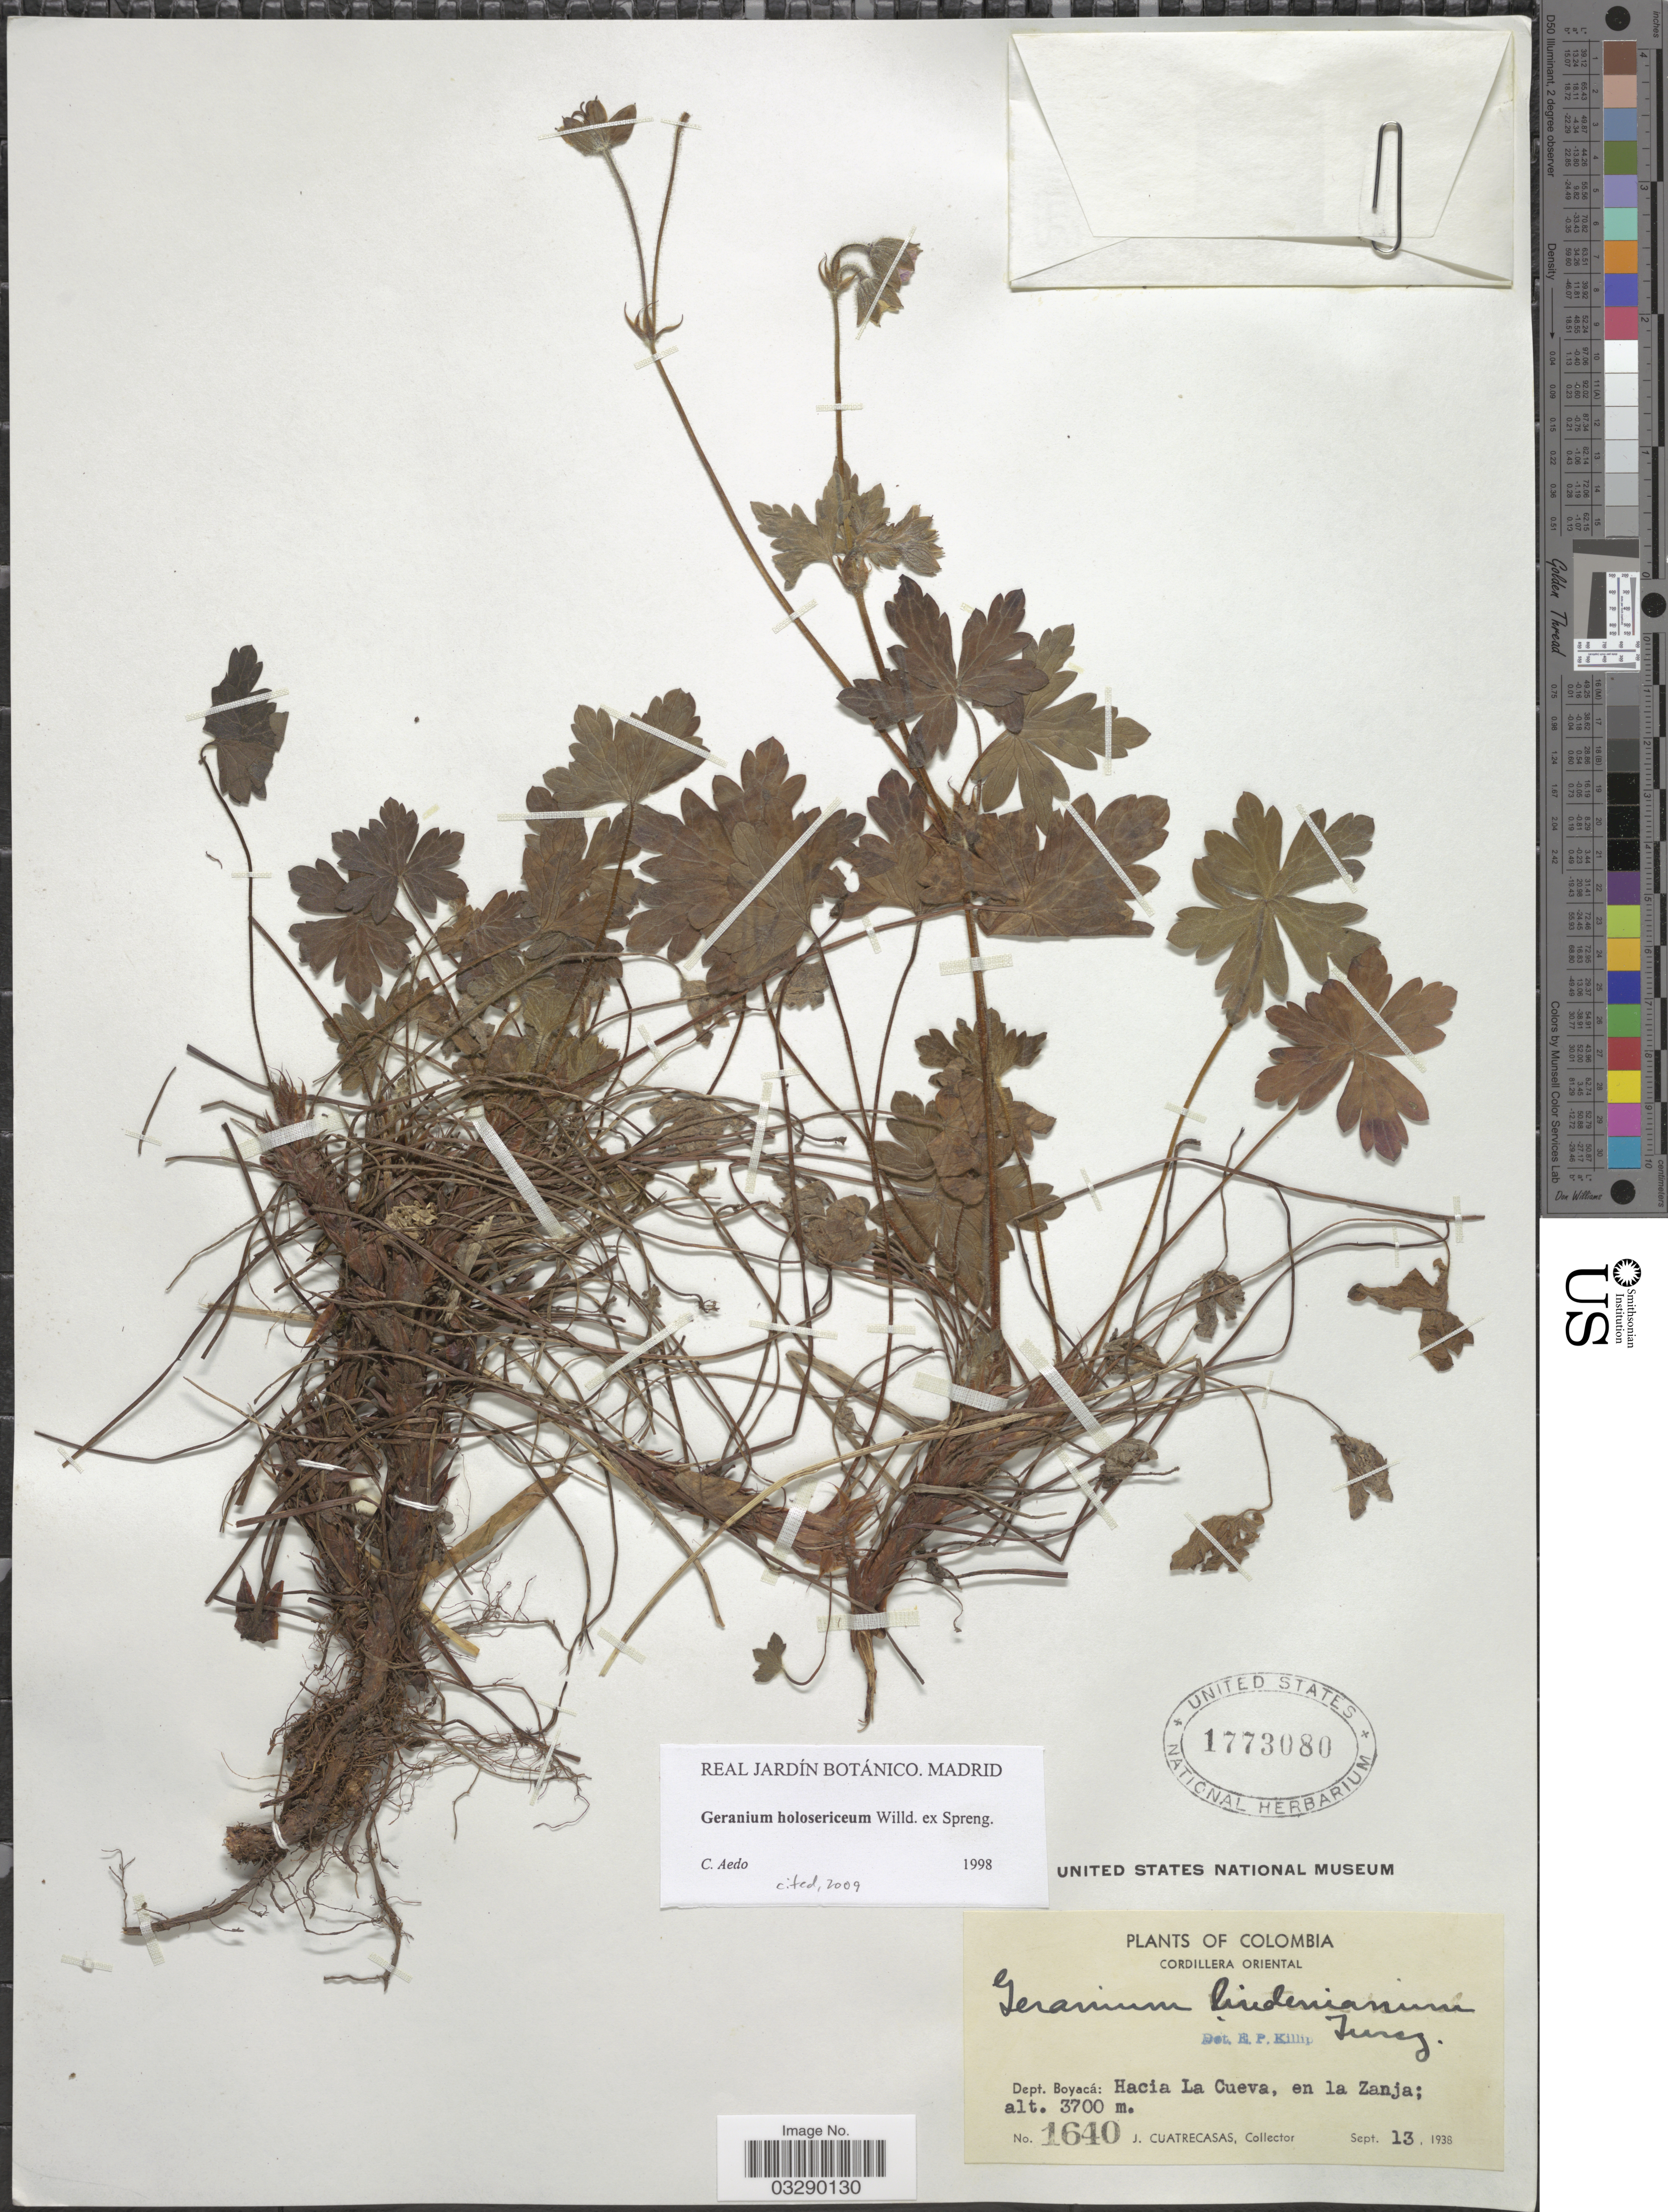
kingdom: Plantae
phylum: Tracheophyta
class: Magnoliopsida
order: Geraniales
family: Geraniaceae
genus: Geranium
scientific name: Geranium holosericeum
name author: Willd. ex Spreng.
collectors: J. Cuatrecasas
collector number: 1640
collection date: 1938-09-13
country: Colombia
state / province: Boyacá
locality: Cordillera Oriental. Dept. Boyacá: Hacia La Cueva, en la Zanja.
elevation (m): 3700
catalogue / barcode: US 1773080